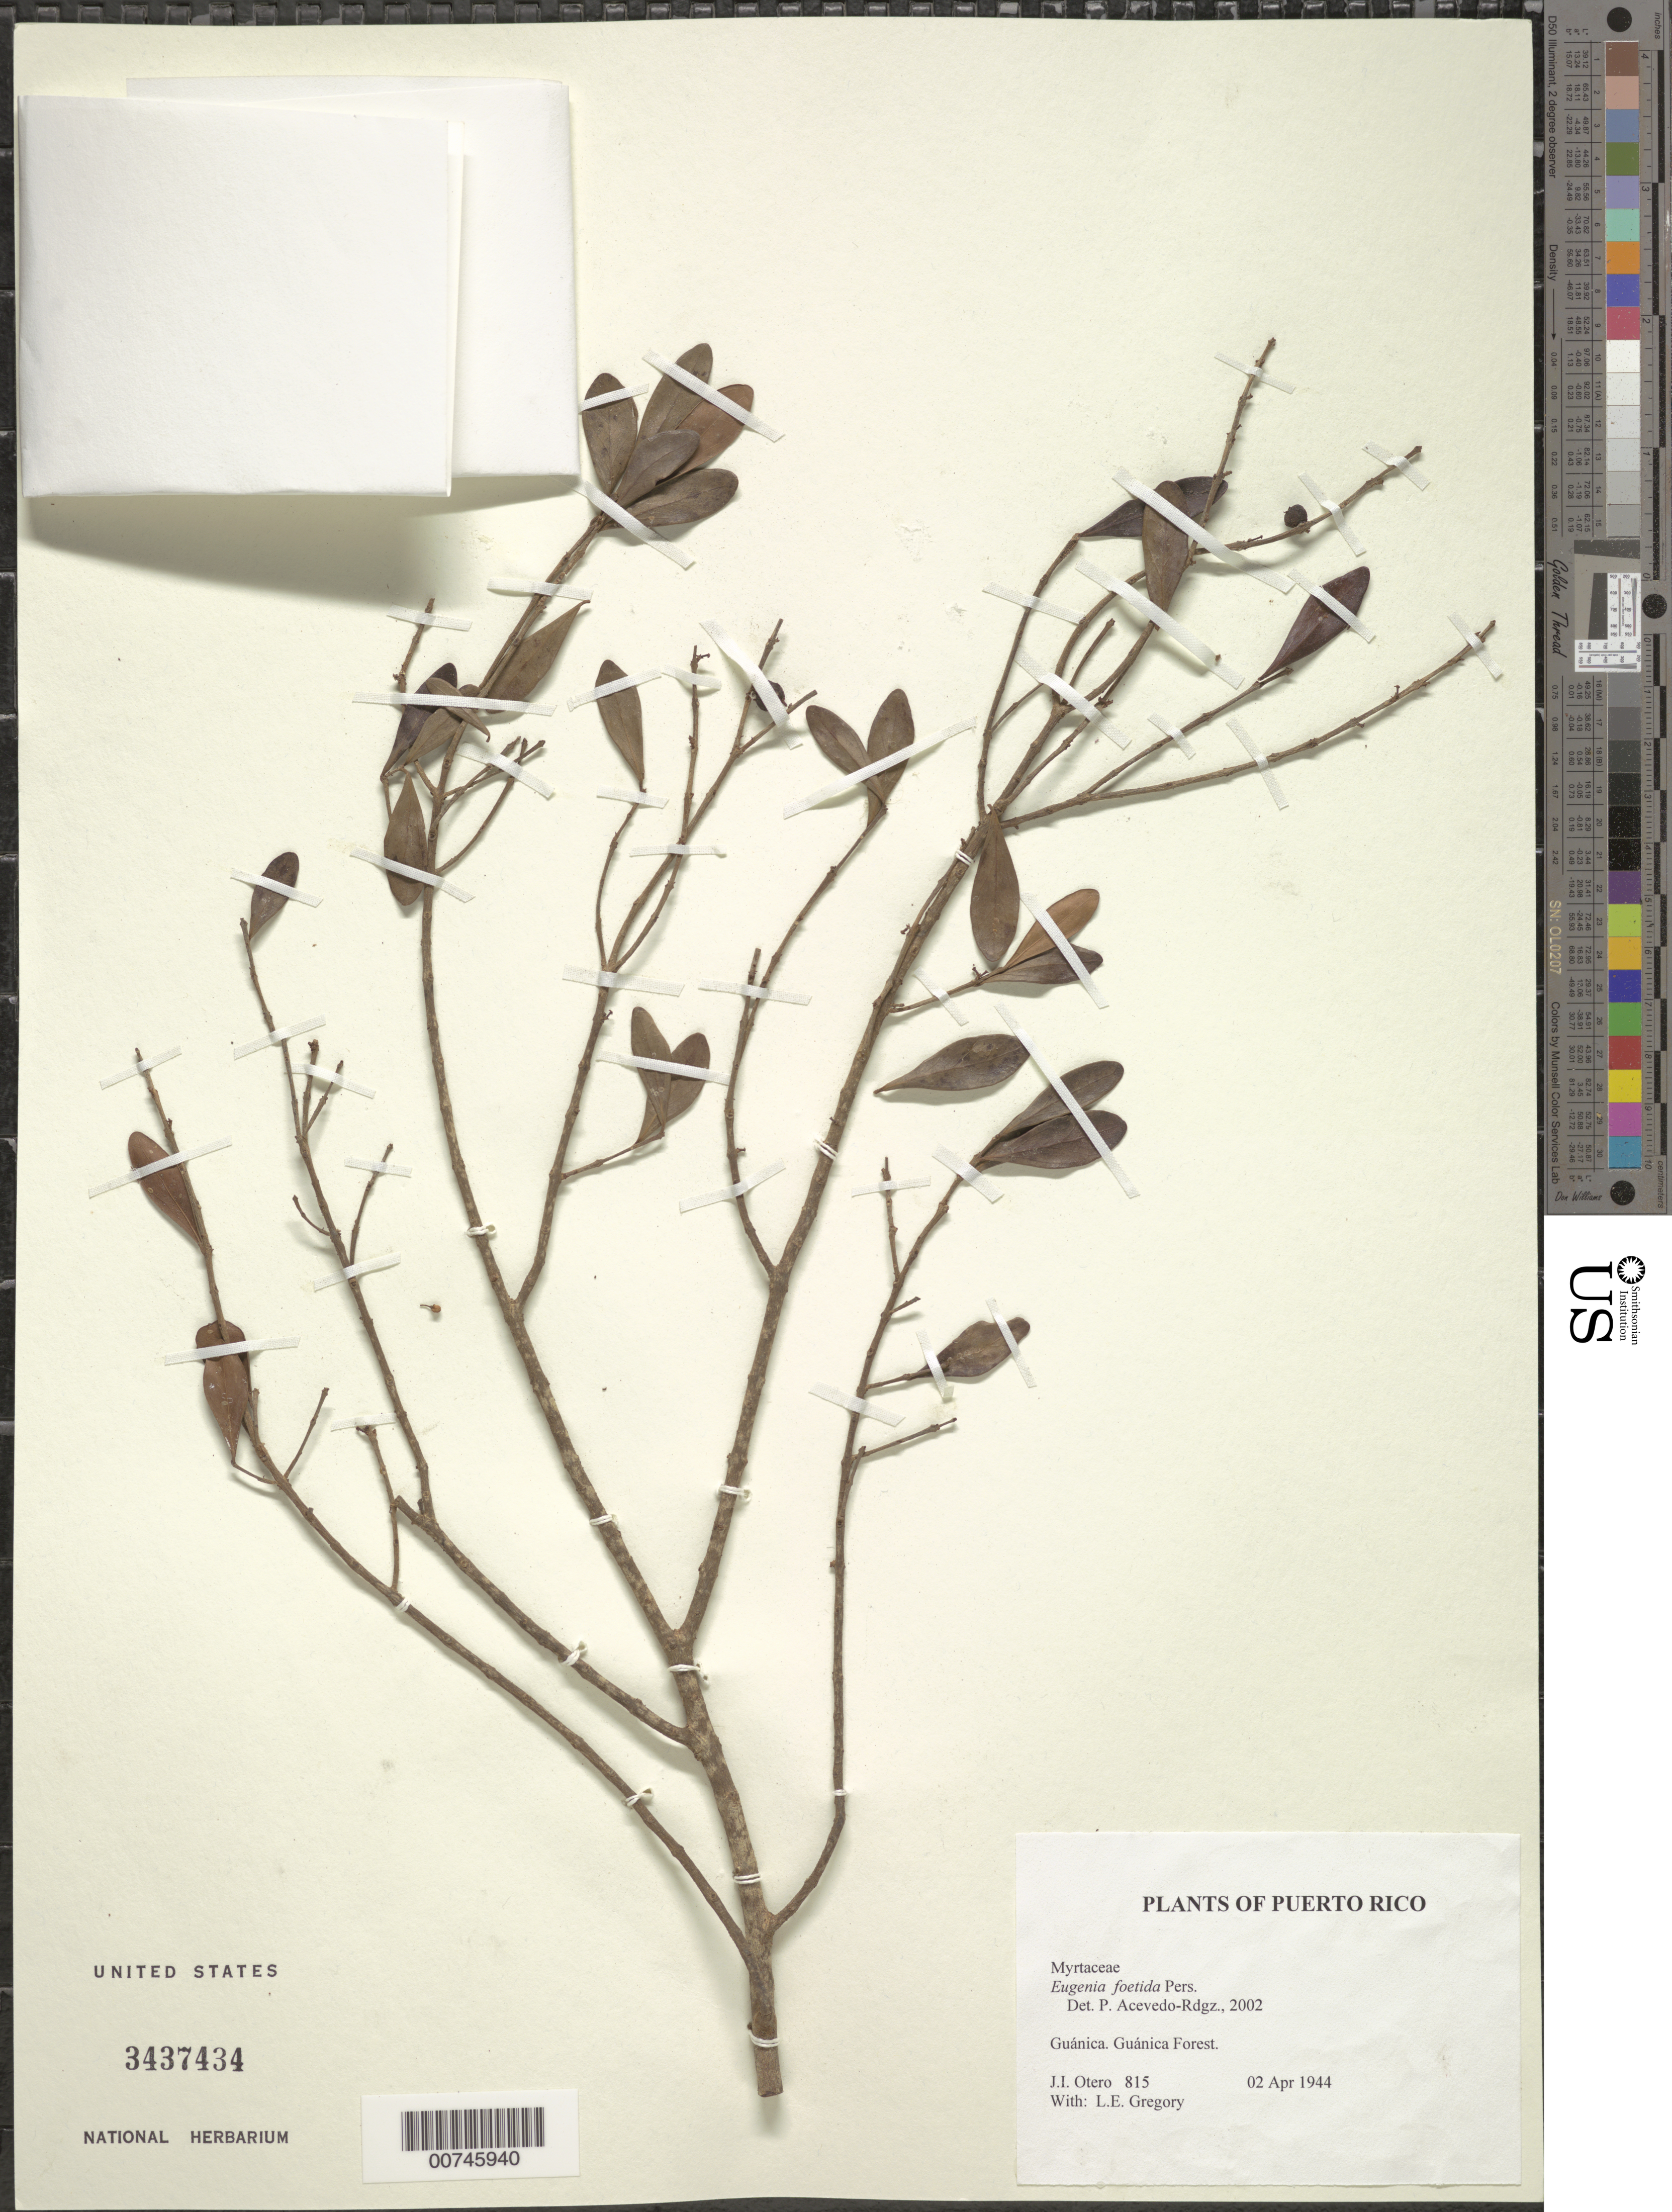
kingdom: Plantae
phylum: Tracheophyta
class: Magnoliopsida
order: Myrtales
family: Myrtaceae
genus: Eugenia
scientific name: Eugenia foetida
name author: Pers.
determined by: Acevedo-Rodríguez, P., (BOT), Smithsonian Institution - National Museum of Natural History (UNITED STATES)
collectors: J. Otero & L. E. Gregory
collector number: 815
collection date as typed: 02 Apr 1944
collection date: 1944-04-02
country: Puerto Rico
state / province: Guánica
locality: Guánica Forest, Guánica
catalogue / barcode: US 3437434